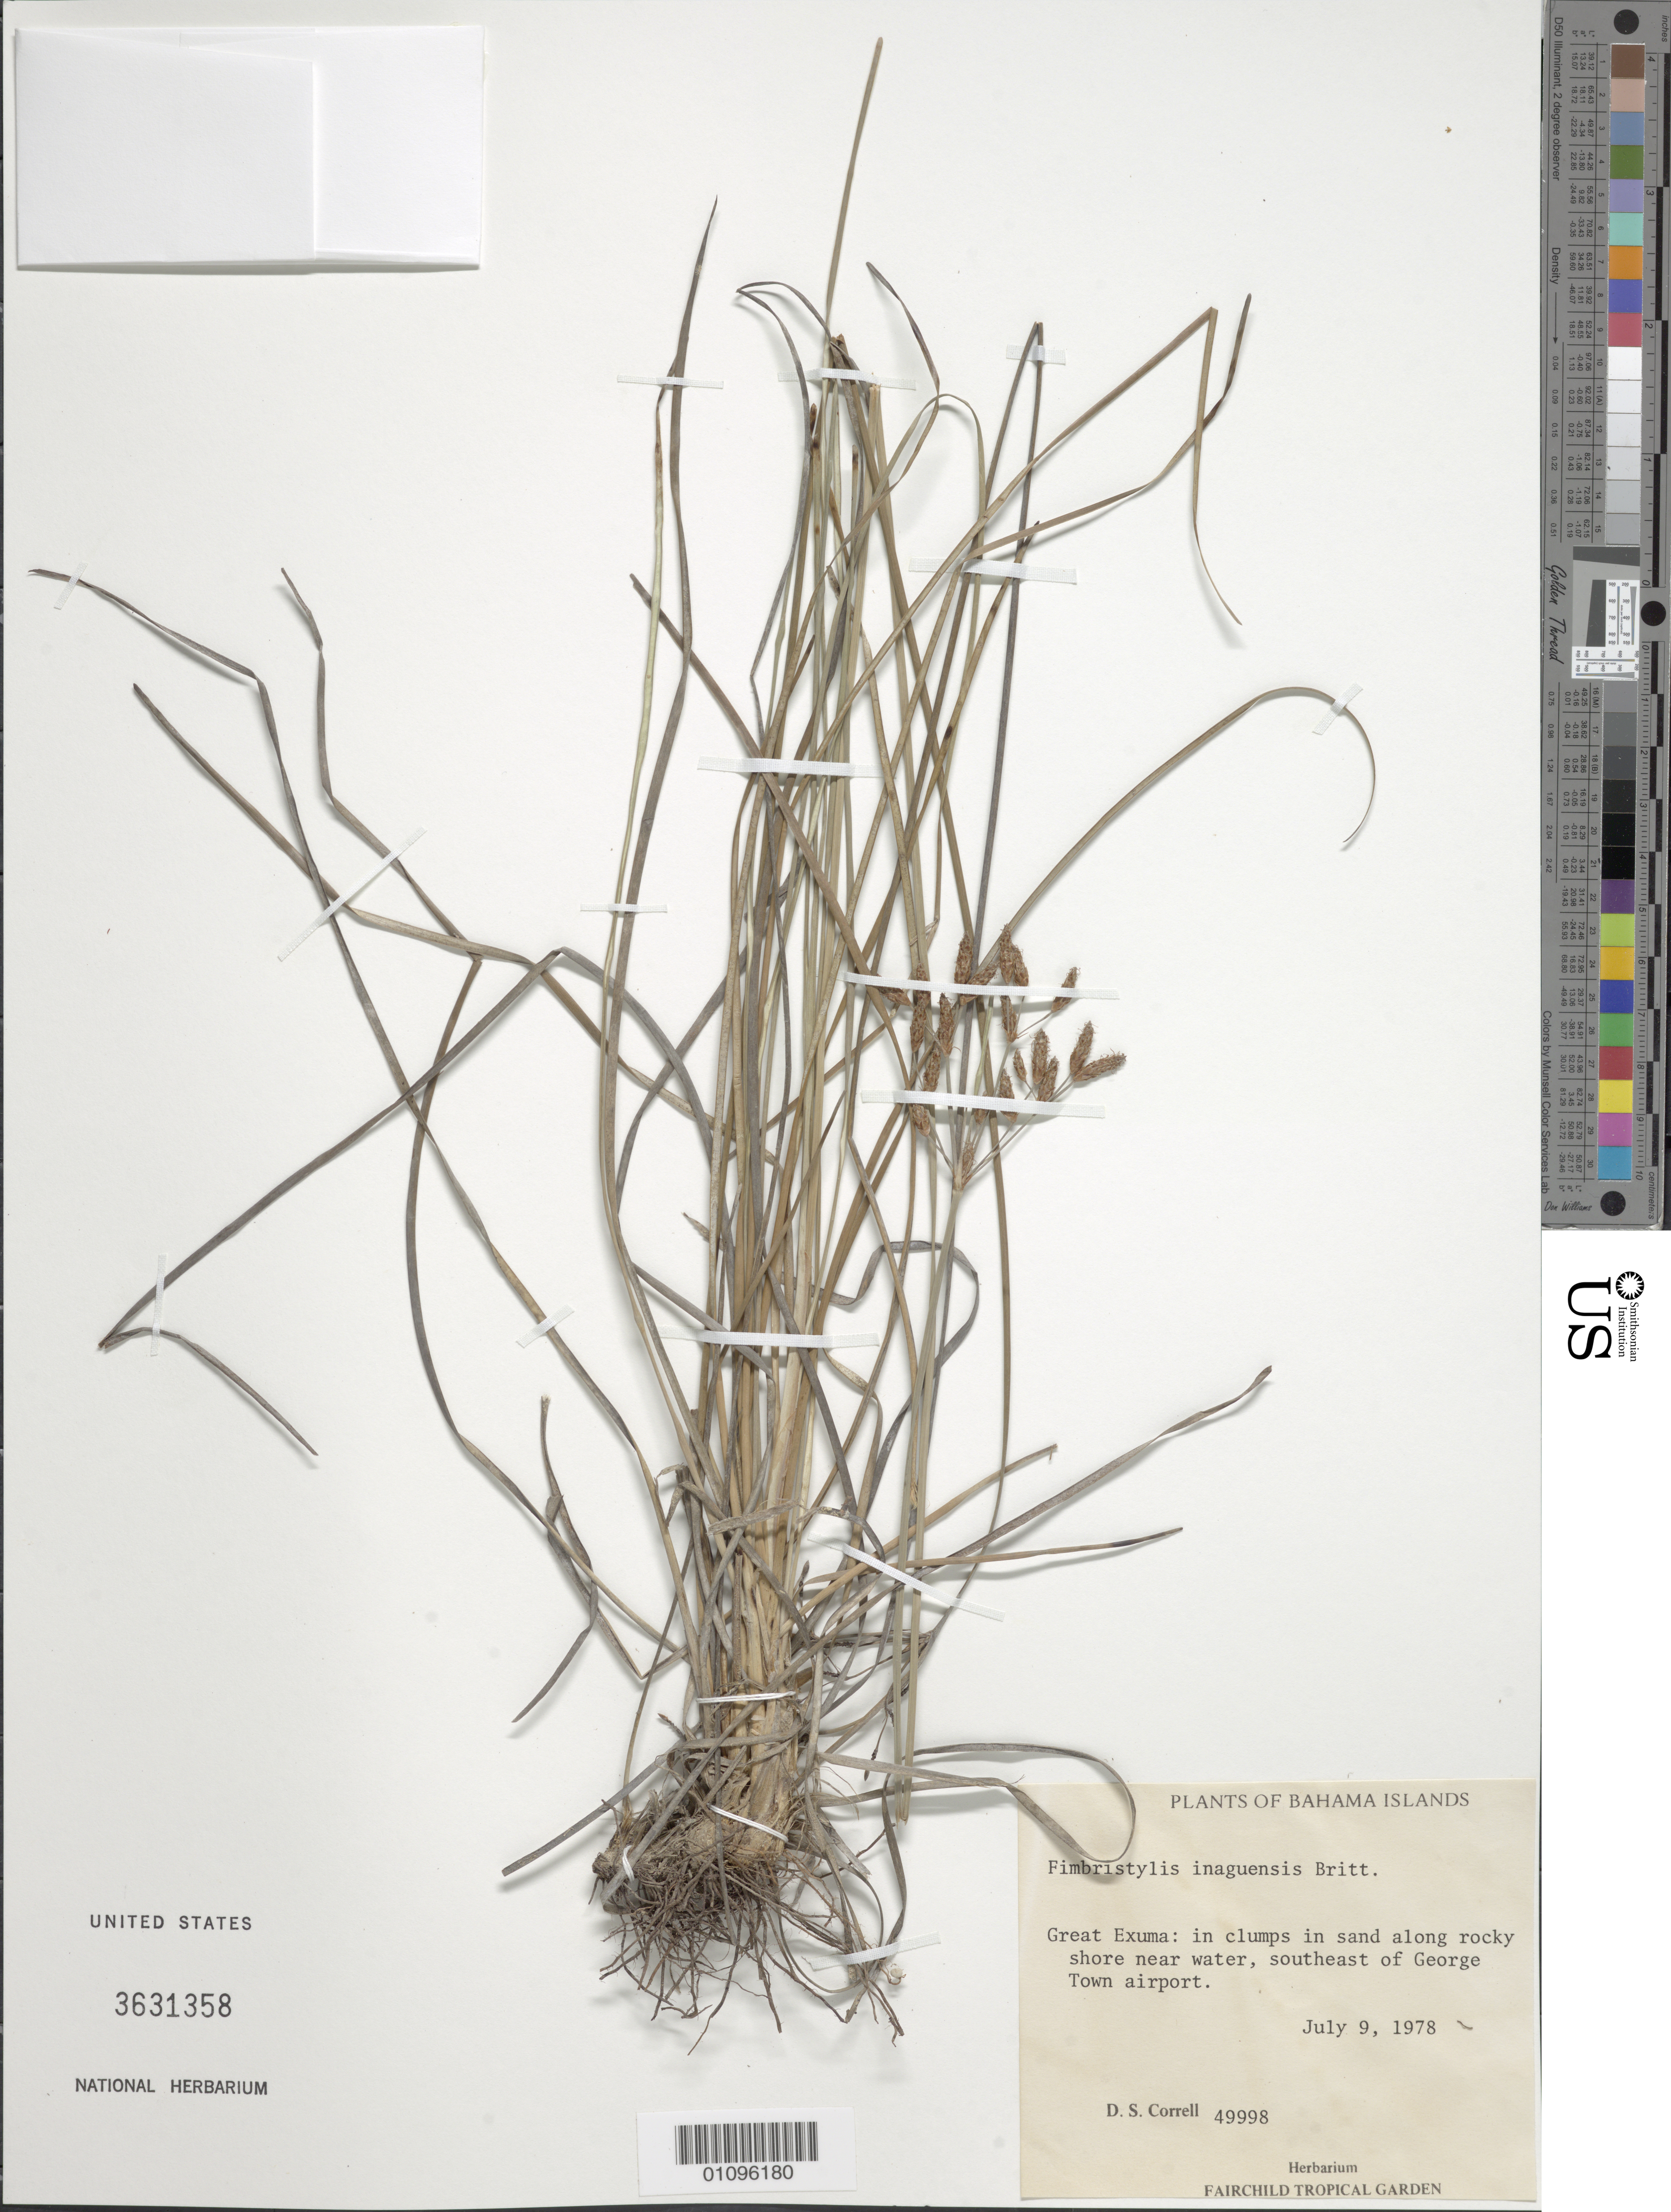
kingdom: Plantae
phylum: Tracheophyta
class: Liliopsida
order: Poales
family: Cyperaceae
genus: Fimbristylis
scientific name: Fimbristylis inaguensis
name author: Britton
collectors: D. S. Correll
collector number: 49998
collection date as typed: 09 Jul 1978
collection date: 1978-07-09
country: Bahamas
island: Great Exuma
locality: George Town airport, SE of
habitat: In clumps in sand along rocky shore near water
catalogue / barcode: US 3631358